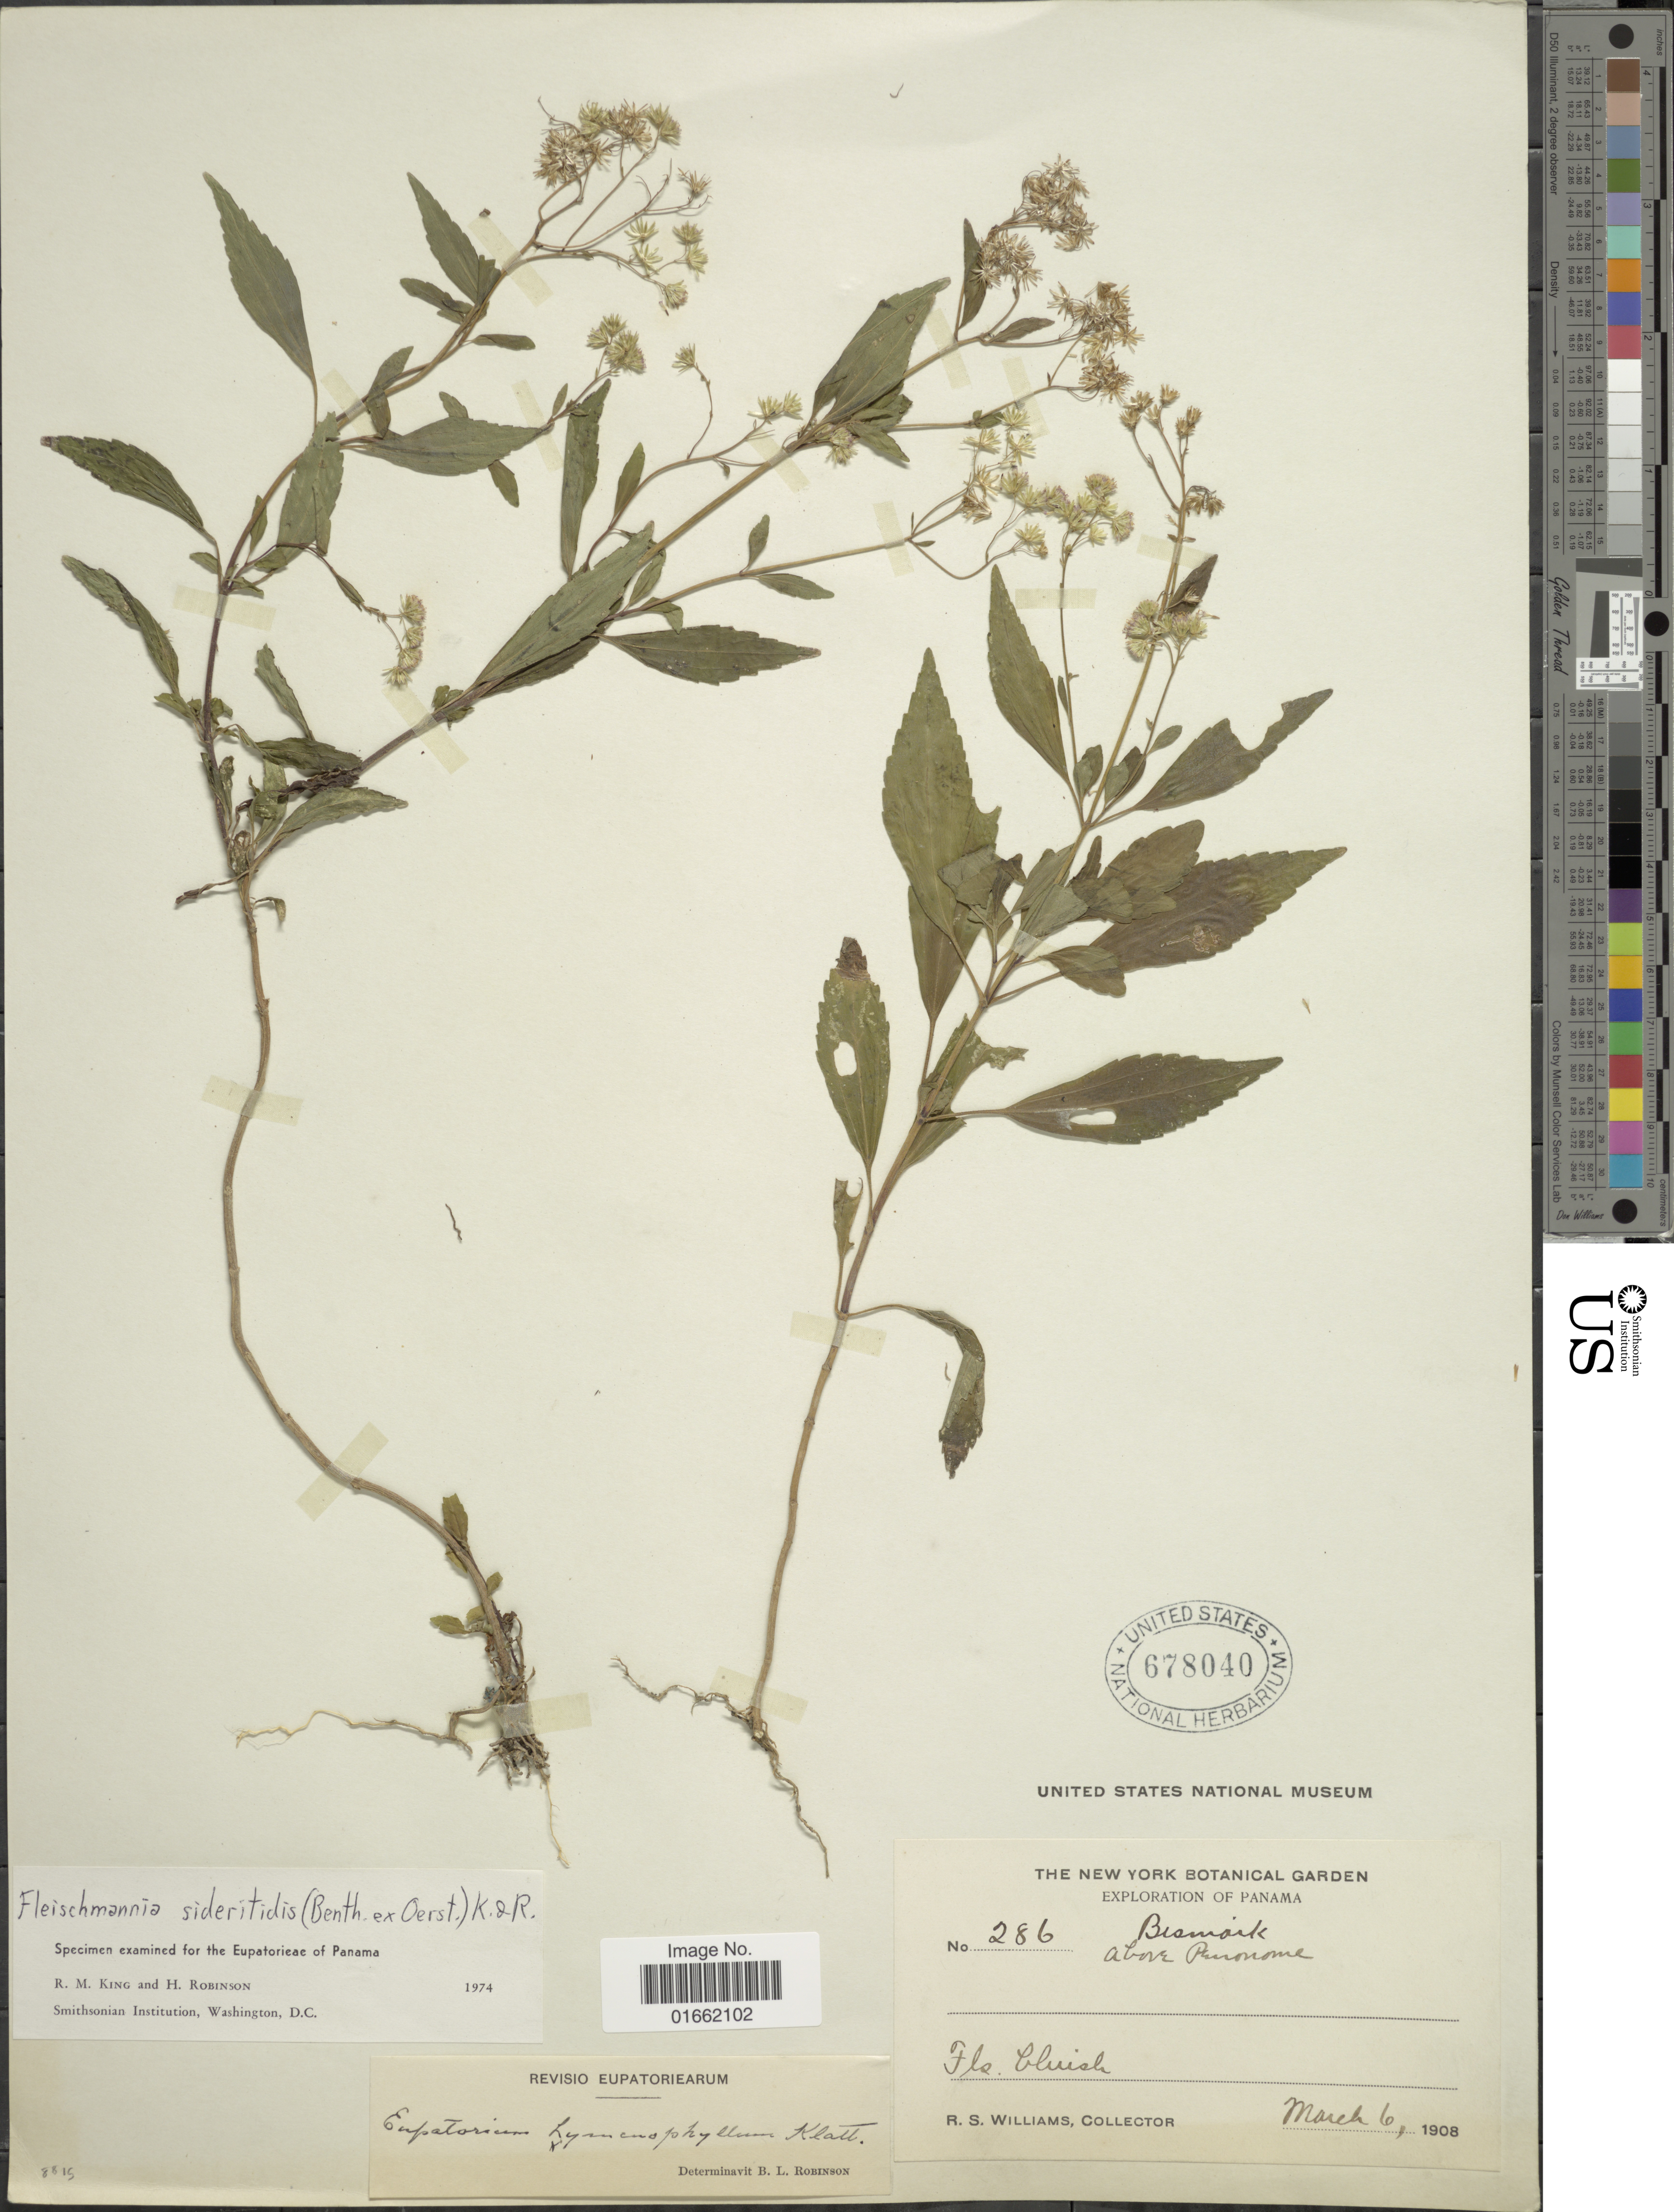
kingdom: Plantae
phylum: Tracheophyta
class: Magnoliopsida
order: Asterales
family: Asteraceae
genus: Fleischmannia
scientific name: Fleischmannia sideritides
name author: (Benth. in Oerst.) R.M. King & H. Rob.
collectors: R. S. Williams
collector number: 286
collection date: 1908-03-06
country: Panama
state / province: Panamá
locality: Panama. Bismark, above Penonome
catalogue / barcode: US 678040